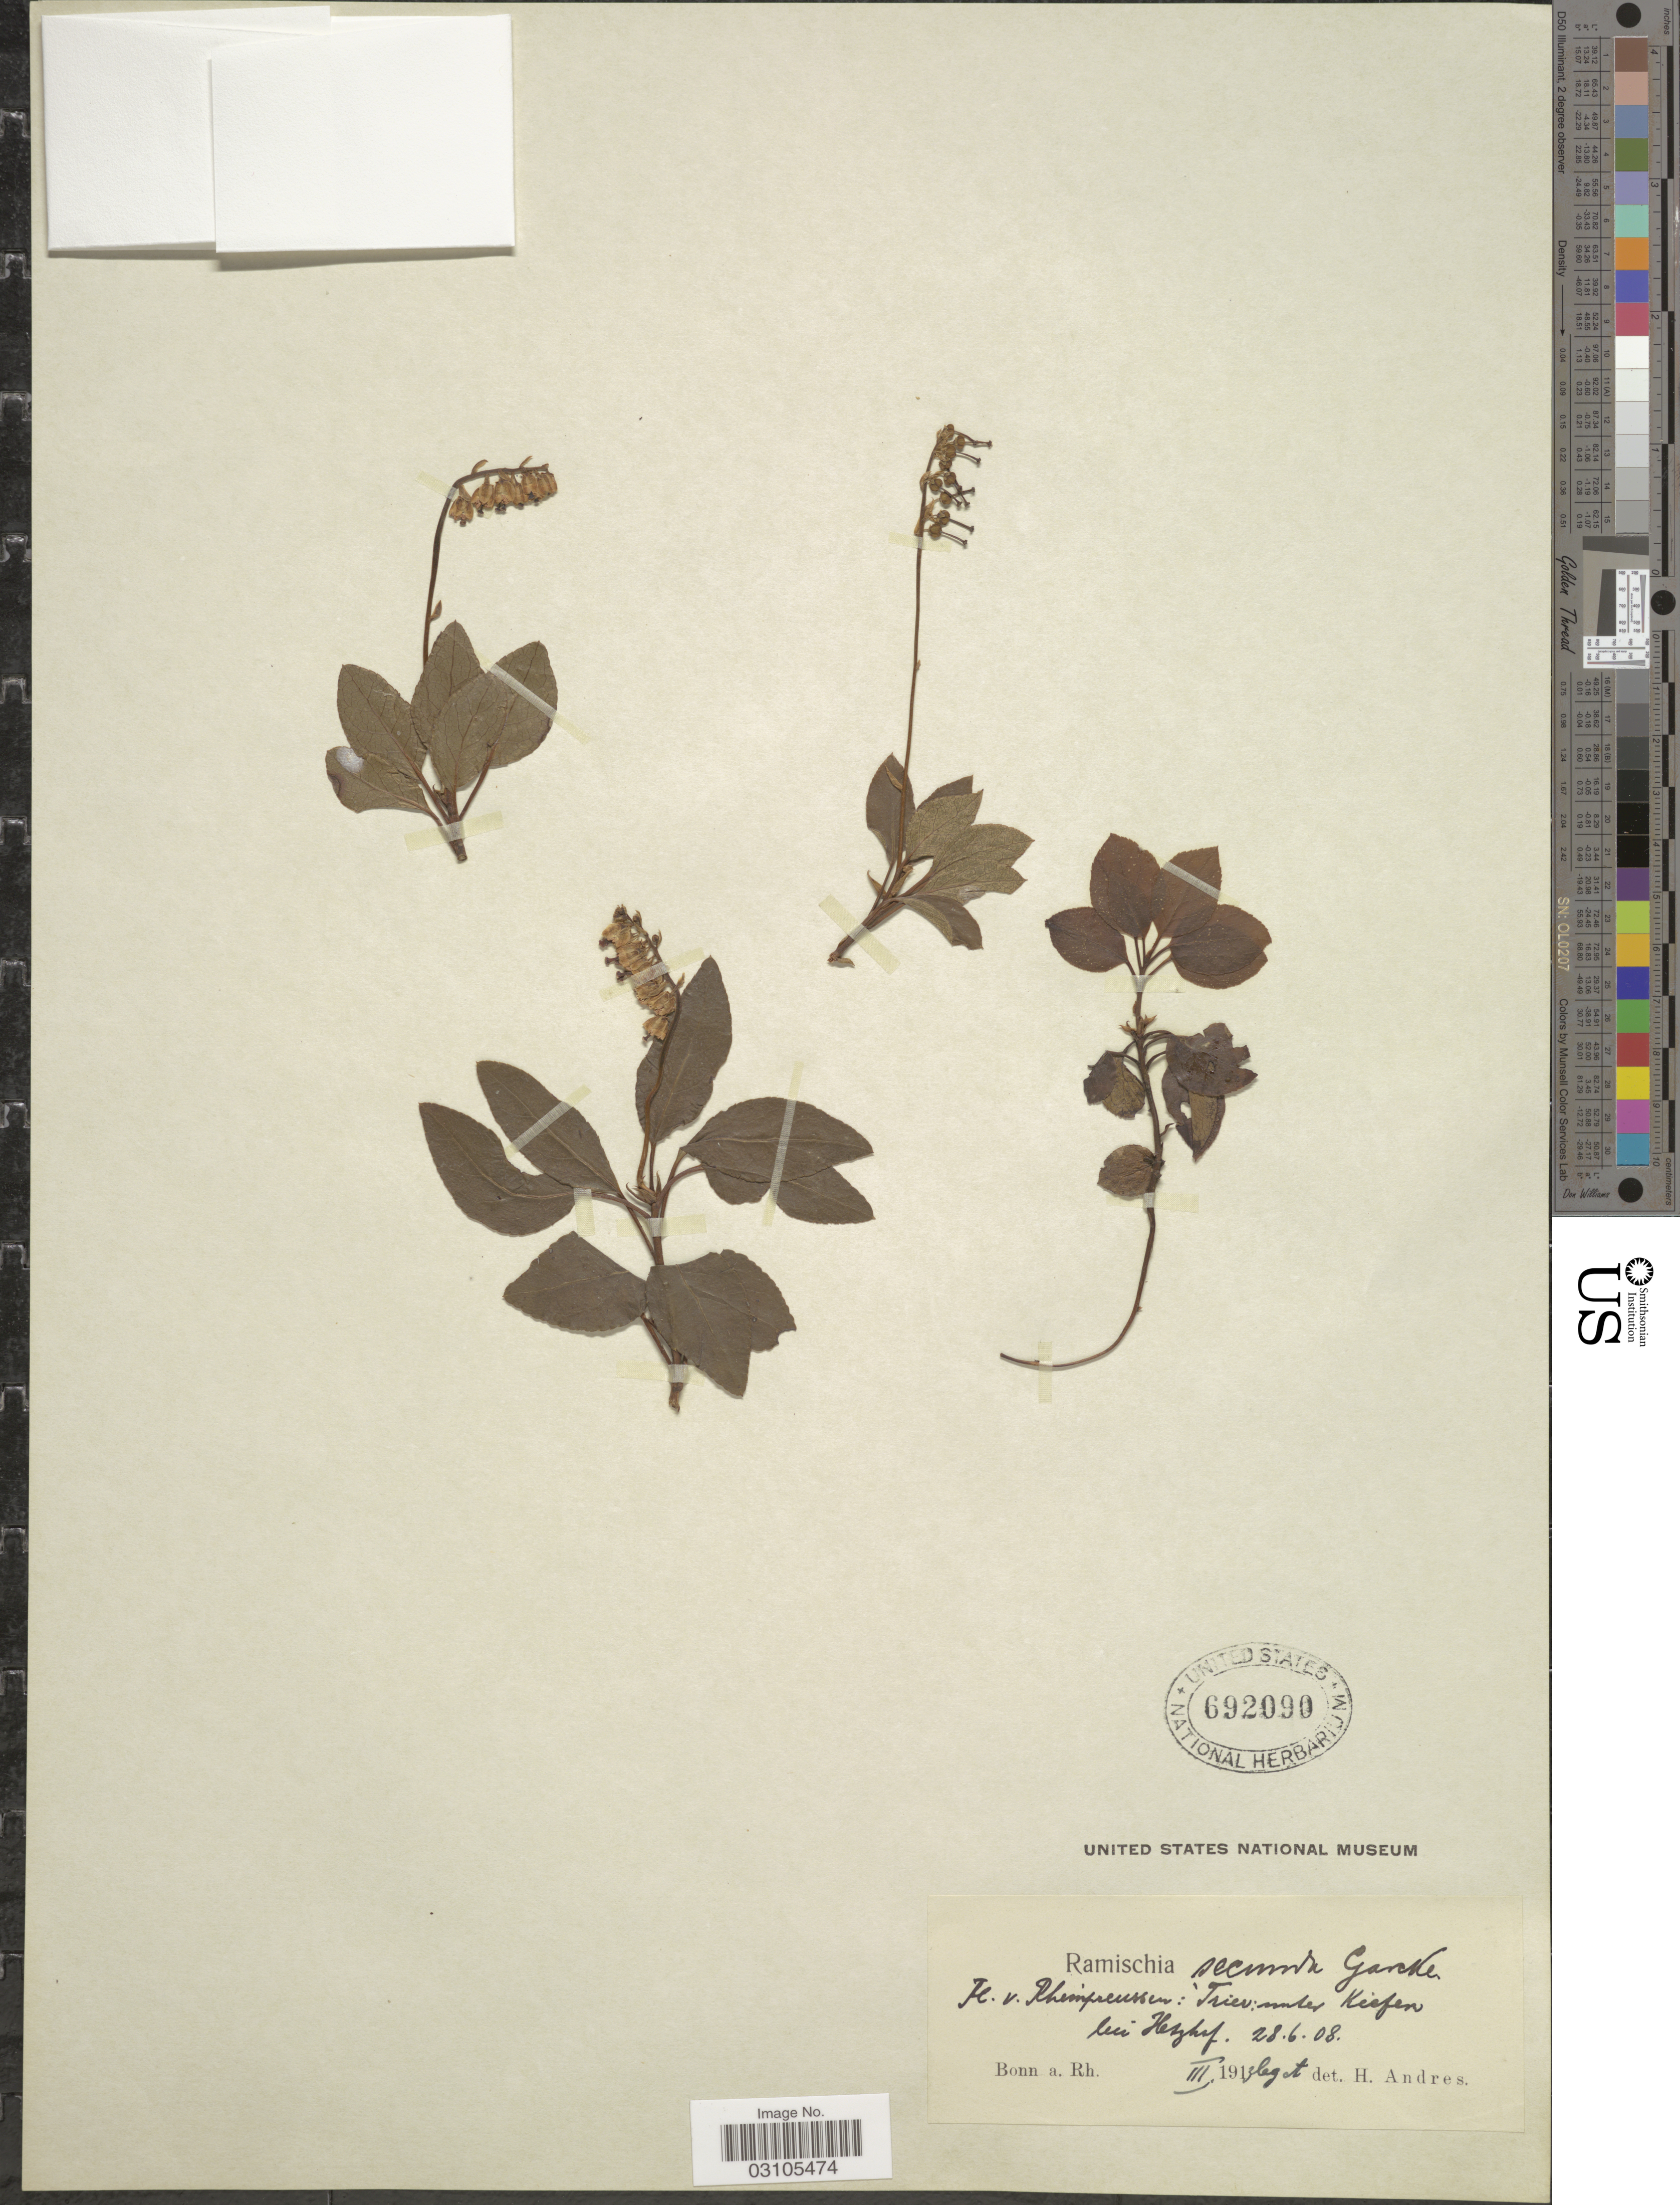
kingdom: Plantae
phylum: Tracheophyta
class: Magnoliopsida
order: Ericales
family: Ericaceae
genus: Orthilia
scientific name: Orthilia secunda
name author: (L.) House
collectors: H. Andres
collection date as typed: Transcribed d/m/y: 28/6/8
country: Germany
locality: Fl. v. Rheinpreussen: Trier: unter Kiefern bei Hetzhof.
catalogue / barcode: US 692090